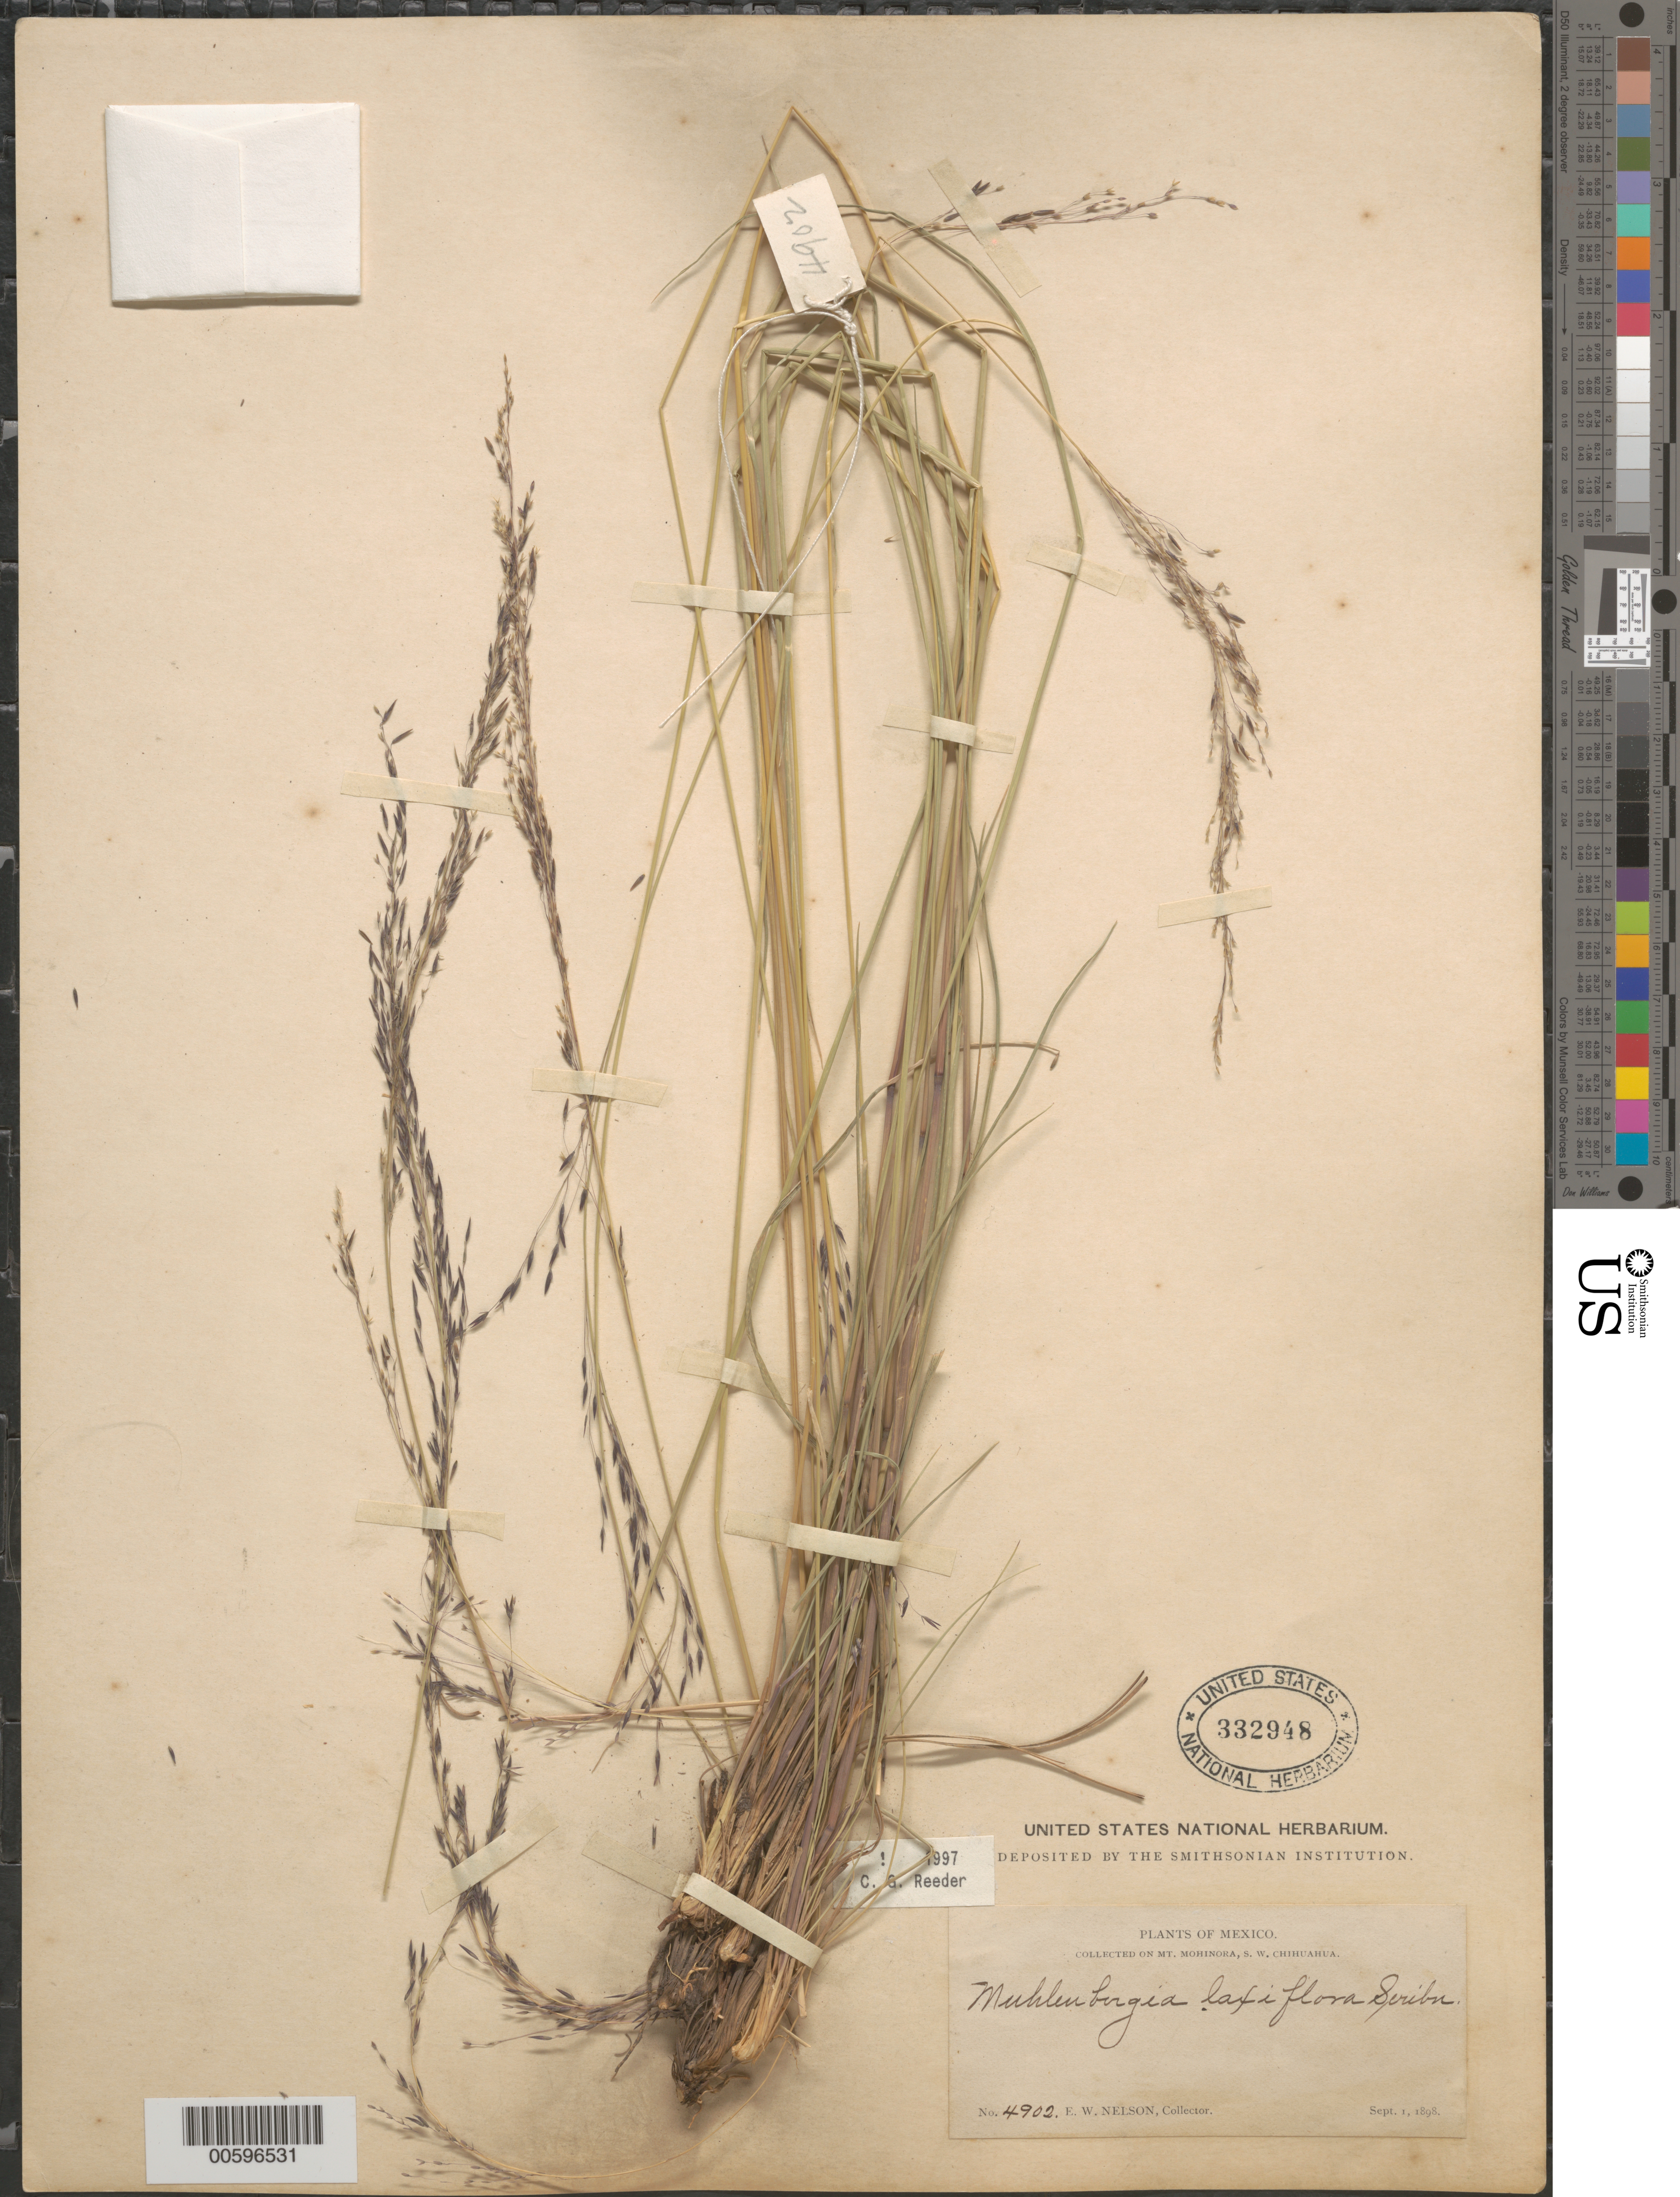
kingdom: Plantae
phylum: Tracheophyta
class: Liliopsida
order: Poales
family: Poaceae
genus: Muhlenbergia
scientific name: Muhlenbergia laxiflora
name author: Scribn.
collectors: E. W. Nelson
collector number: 4902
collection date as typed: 1 Sep 1898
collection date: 1898-09-01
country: Mexico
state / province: Chihuahua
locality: Mt. Mohinora, SW Chihuahua.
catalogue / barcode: US 332948